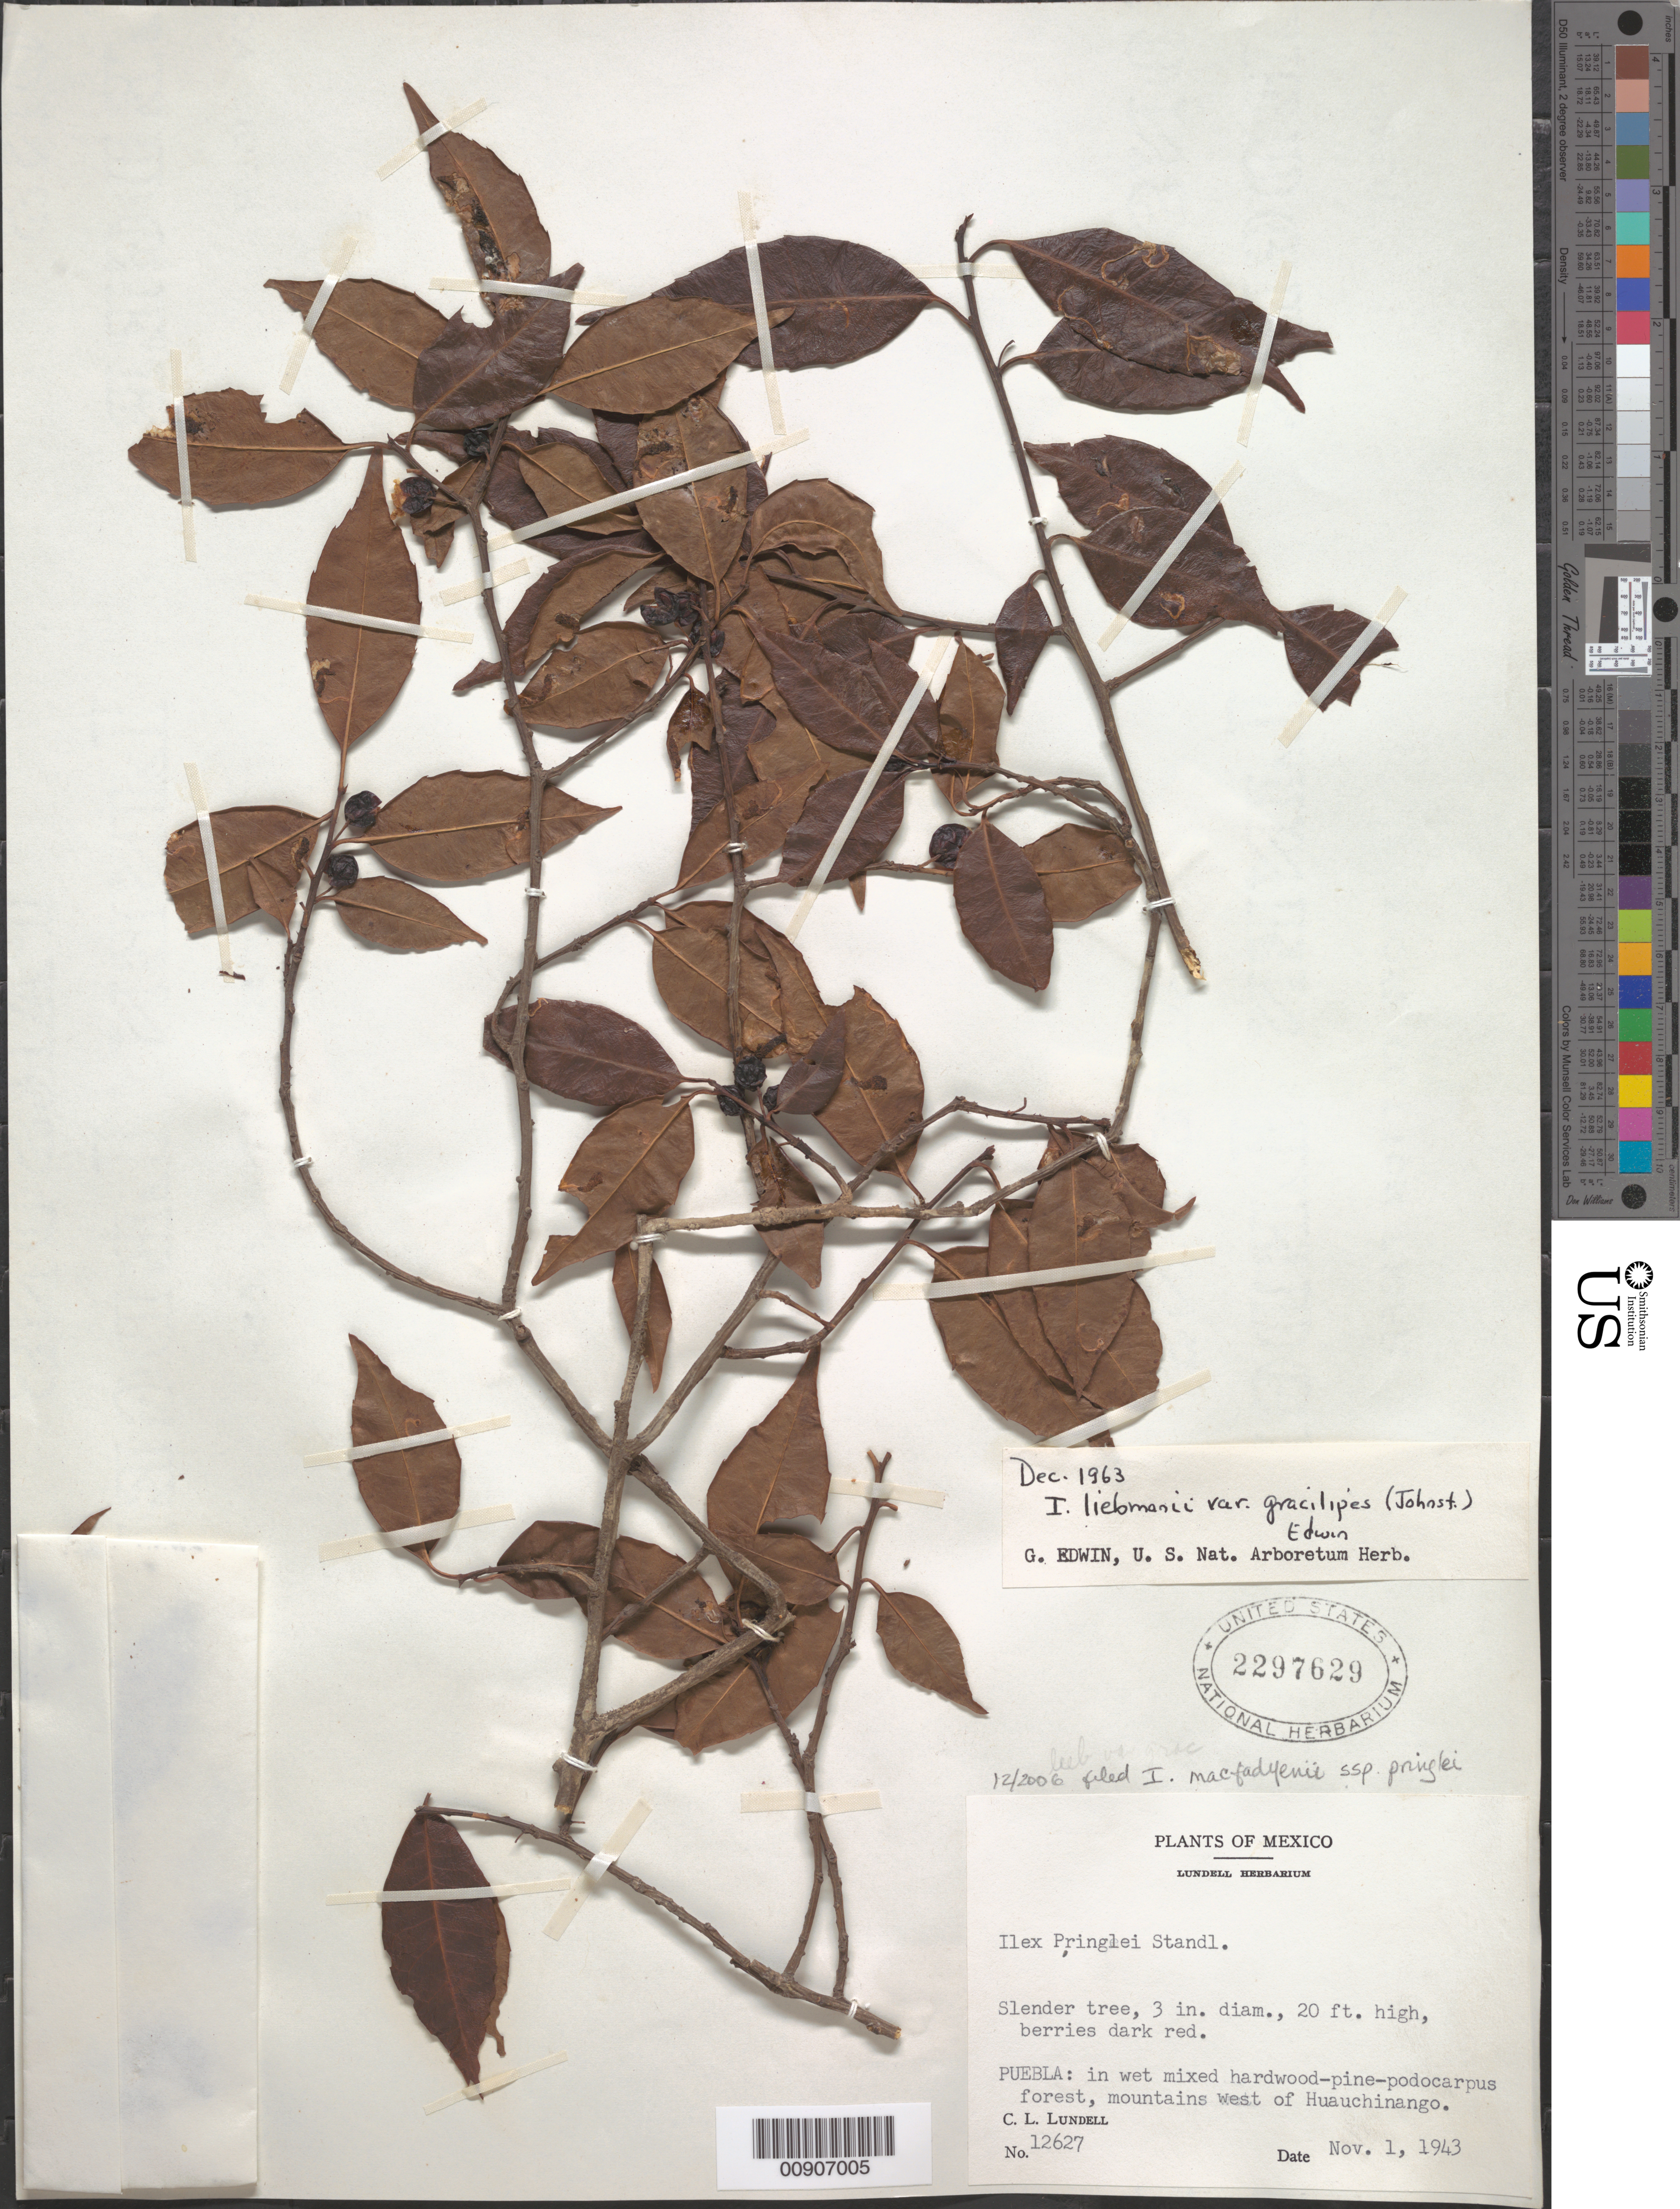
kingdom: Plantae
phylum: Tracheophyta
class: Magnoliopsida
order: Aquifoliales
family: Aquifoliaceae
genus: Ilex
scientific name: Ilex liebmannii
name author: Standl.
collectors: C. L. Lundell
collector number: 12627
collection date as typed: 01 Nov 1943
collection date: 1943-11-01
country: Mexico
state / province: Puebla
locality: Puebla: Mountains west of Huachinango.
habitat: In wet mixed hardwood-pine-podocarpus forest.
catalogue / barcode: US 2297629